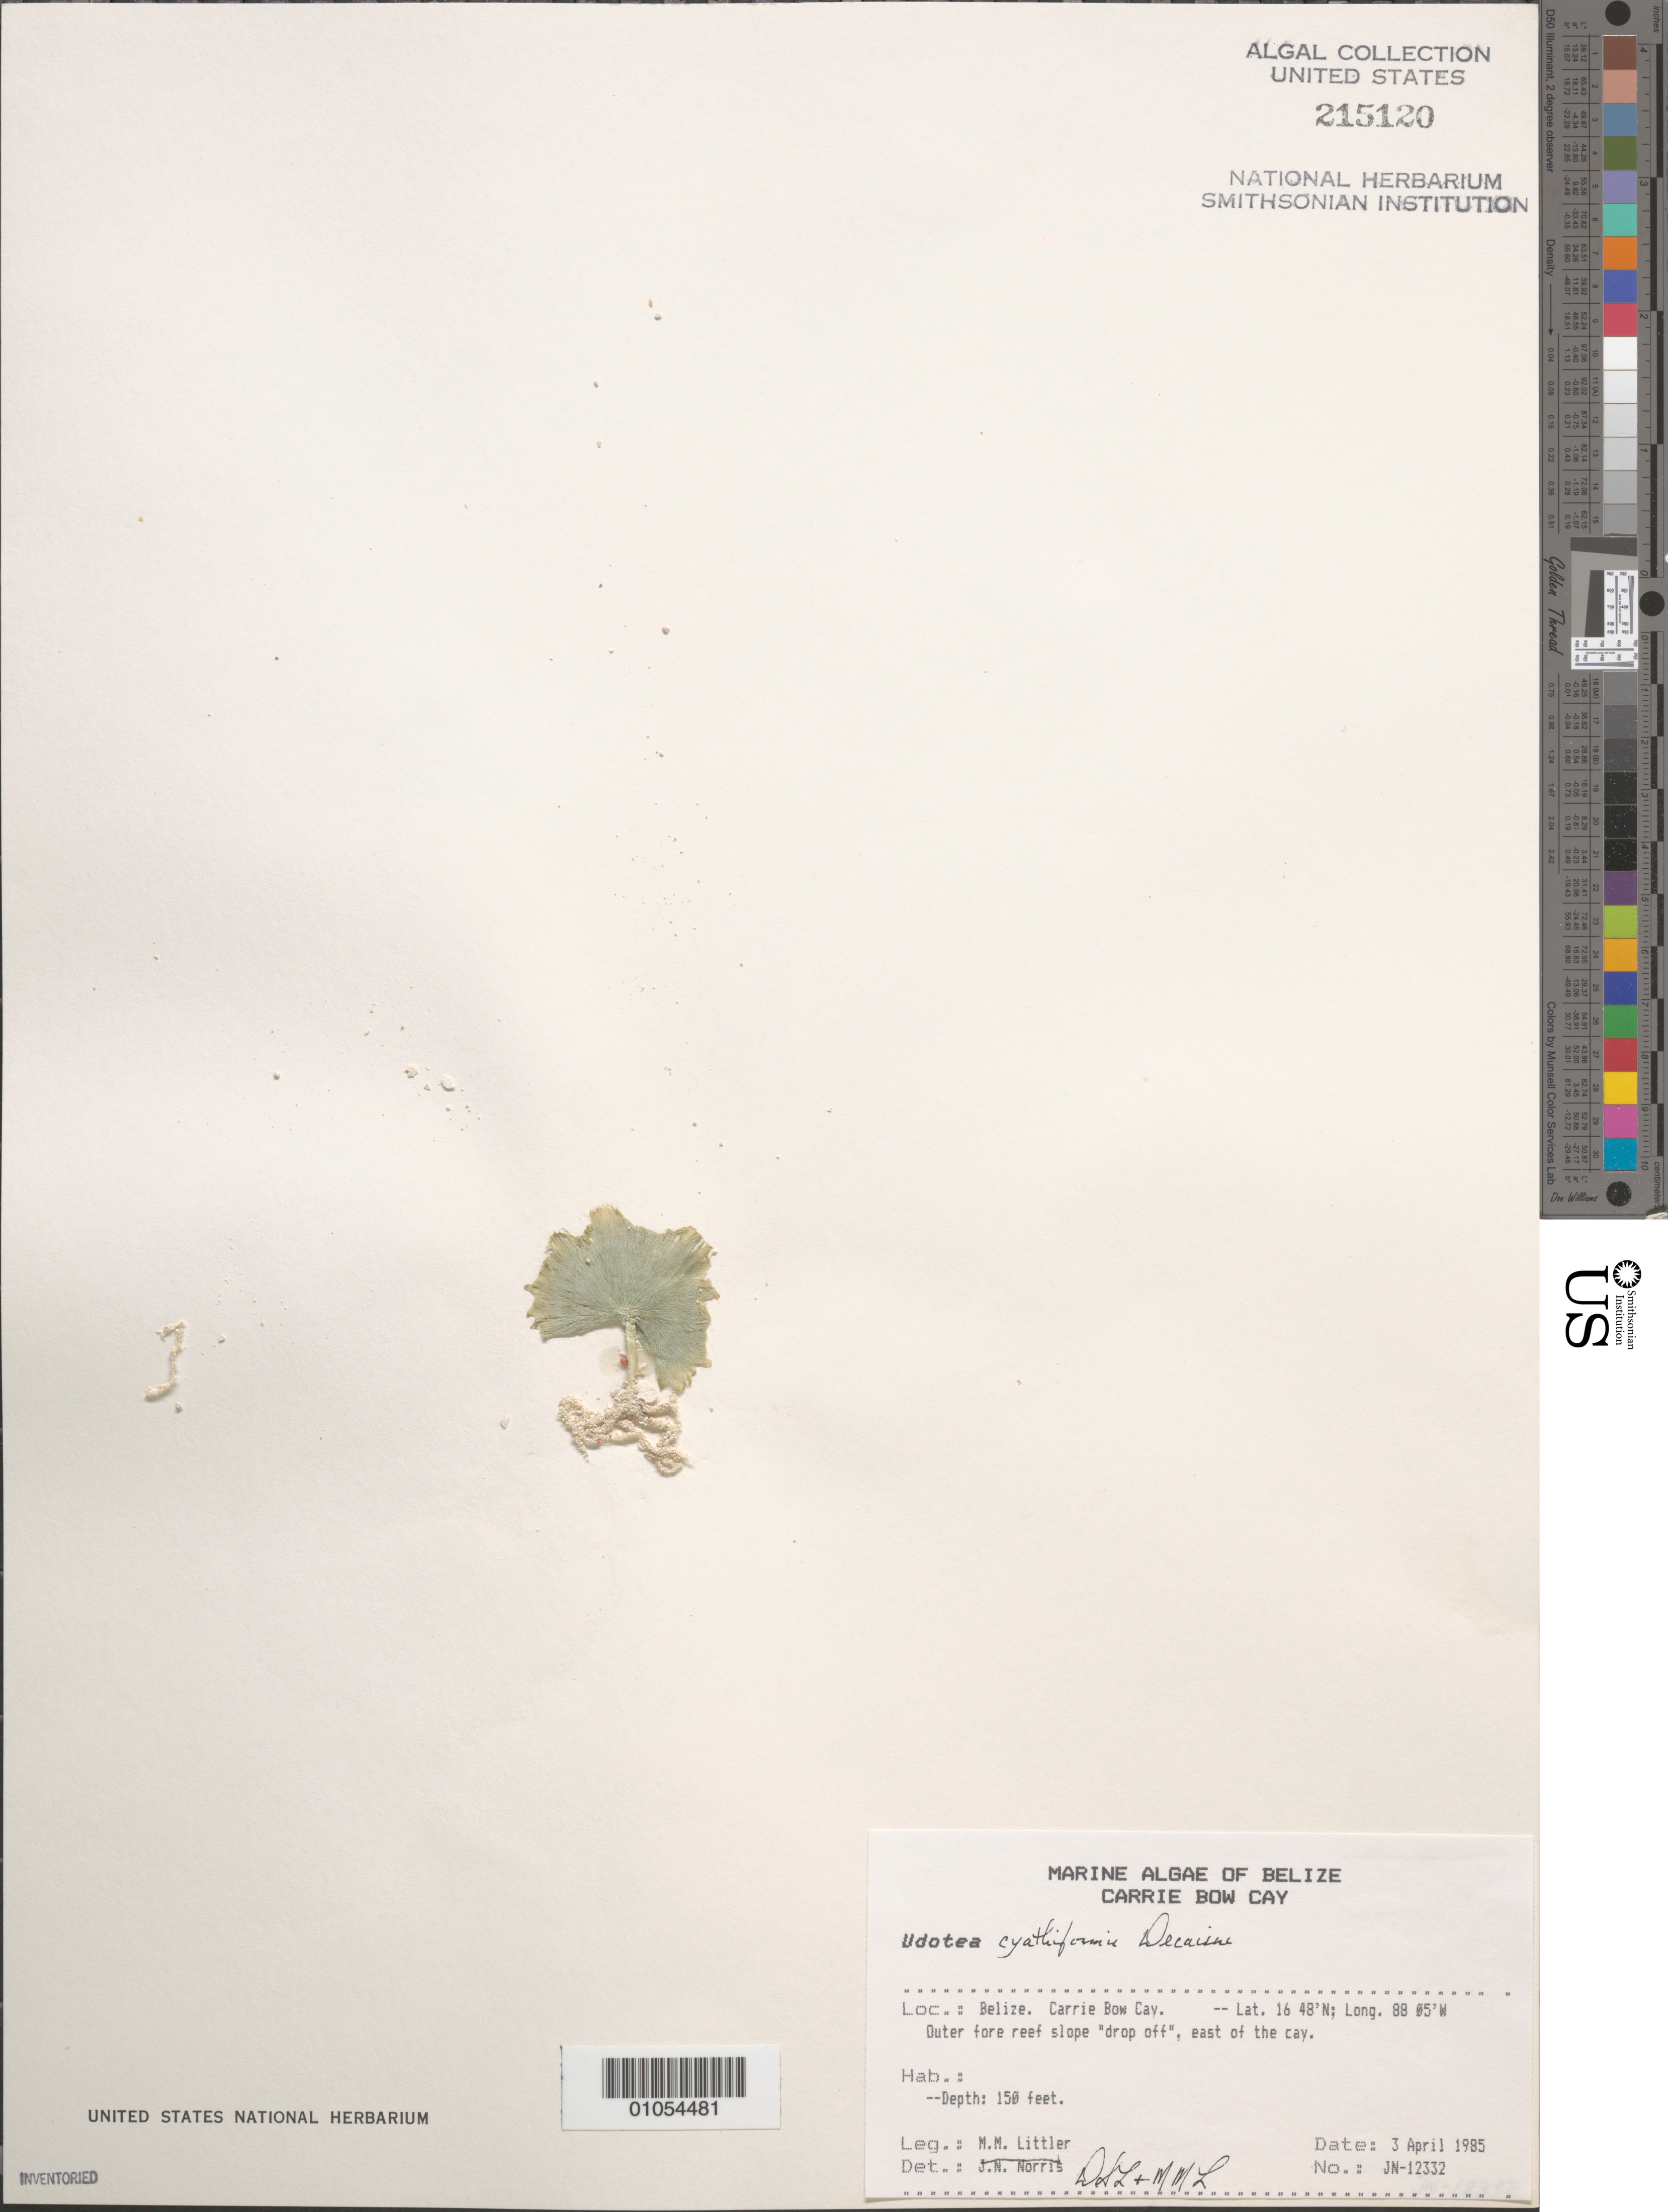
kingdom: Plantae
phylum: Chlorophyta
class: Ulvophyceae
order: Bryopsidales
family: Udoteaceae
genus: Udotea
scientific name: Udotea cyathiformis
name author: Decne.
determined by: Littler, D. S.; Littler, M. M.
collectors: M. M. Littler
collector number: JN-12332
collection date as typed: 03 Apr 1985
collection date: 1985-04-03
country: Belize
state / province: Stann Creek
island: Carrie Bow Cay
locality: Outer fore reef slope "drop off", east of Carrie Bow Cay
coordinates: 16 48'N, 88 05'W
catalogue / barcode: US 213120